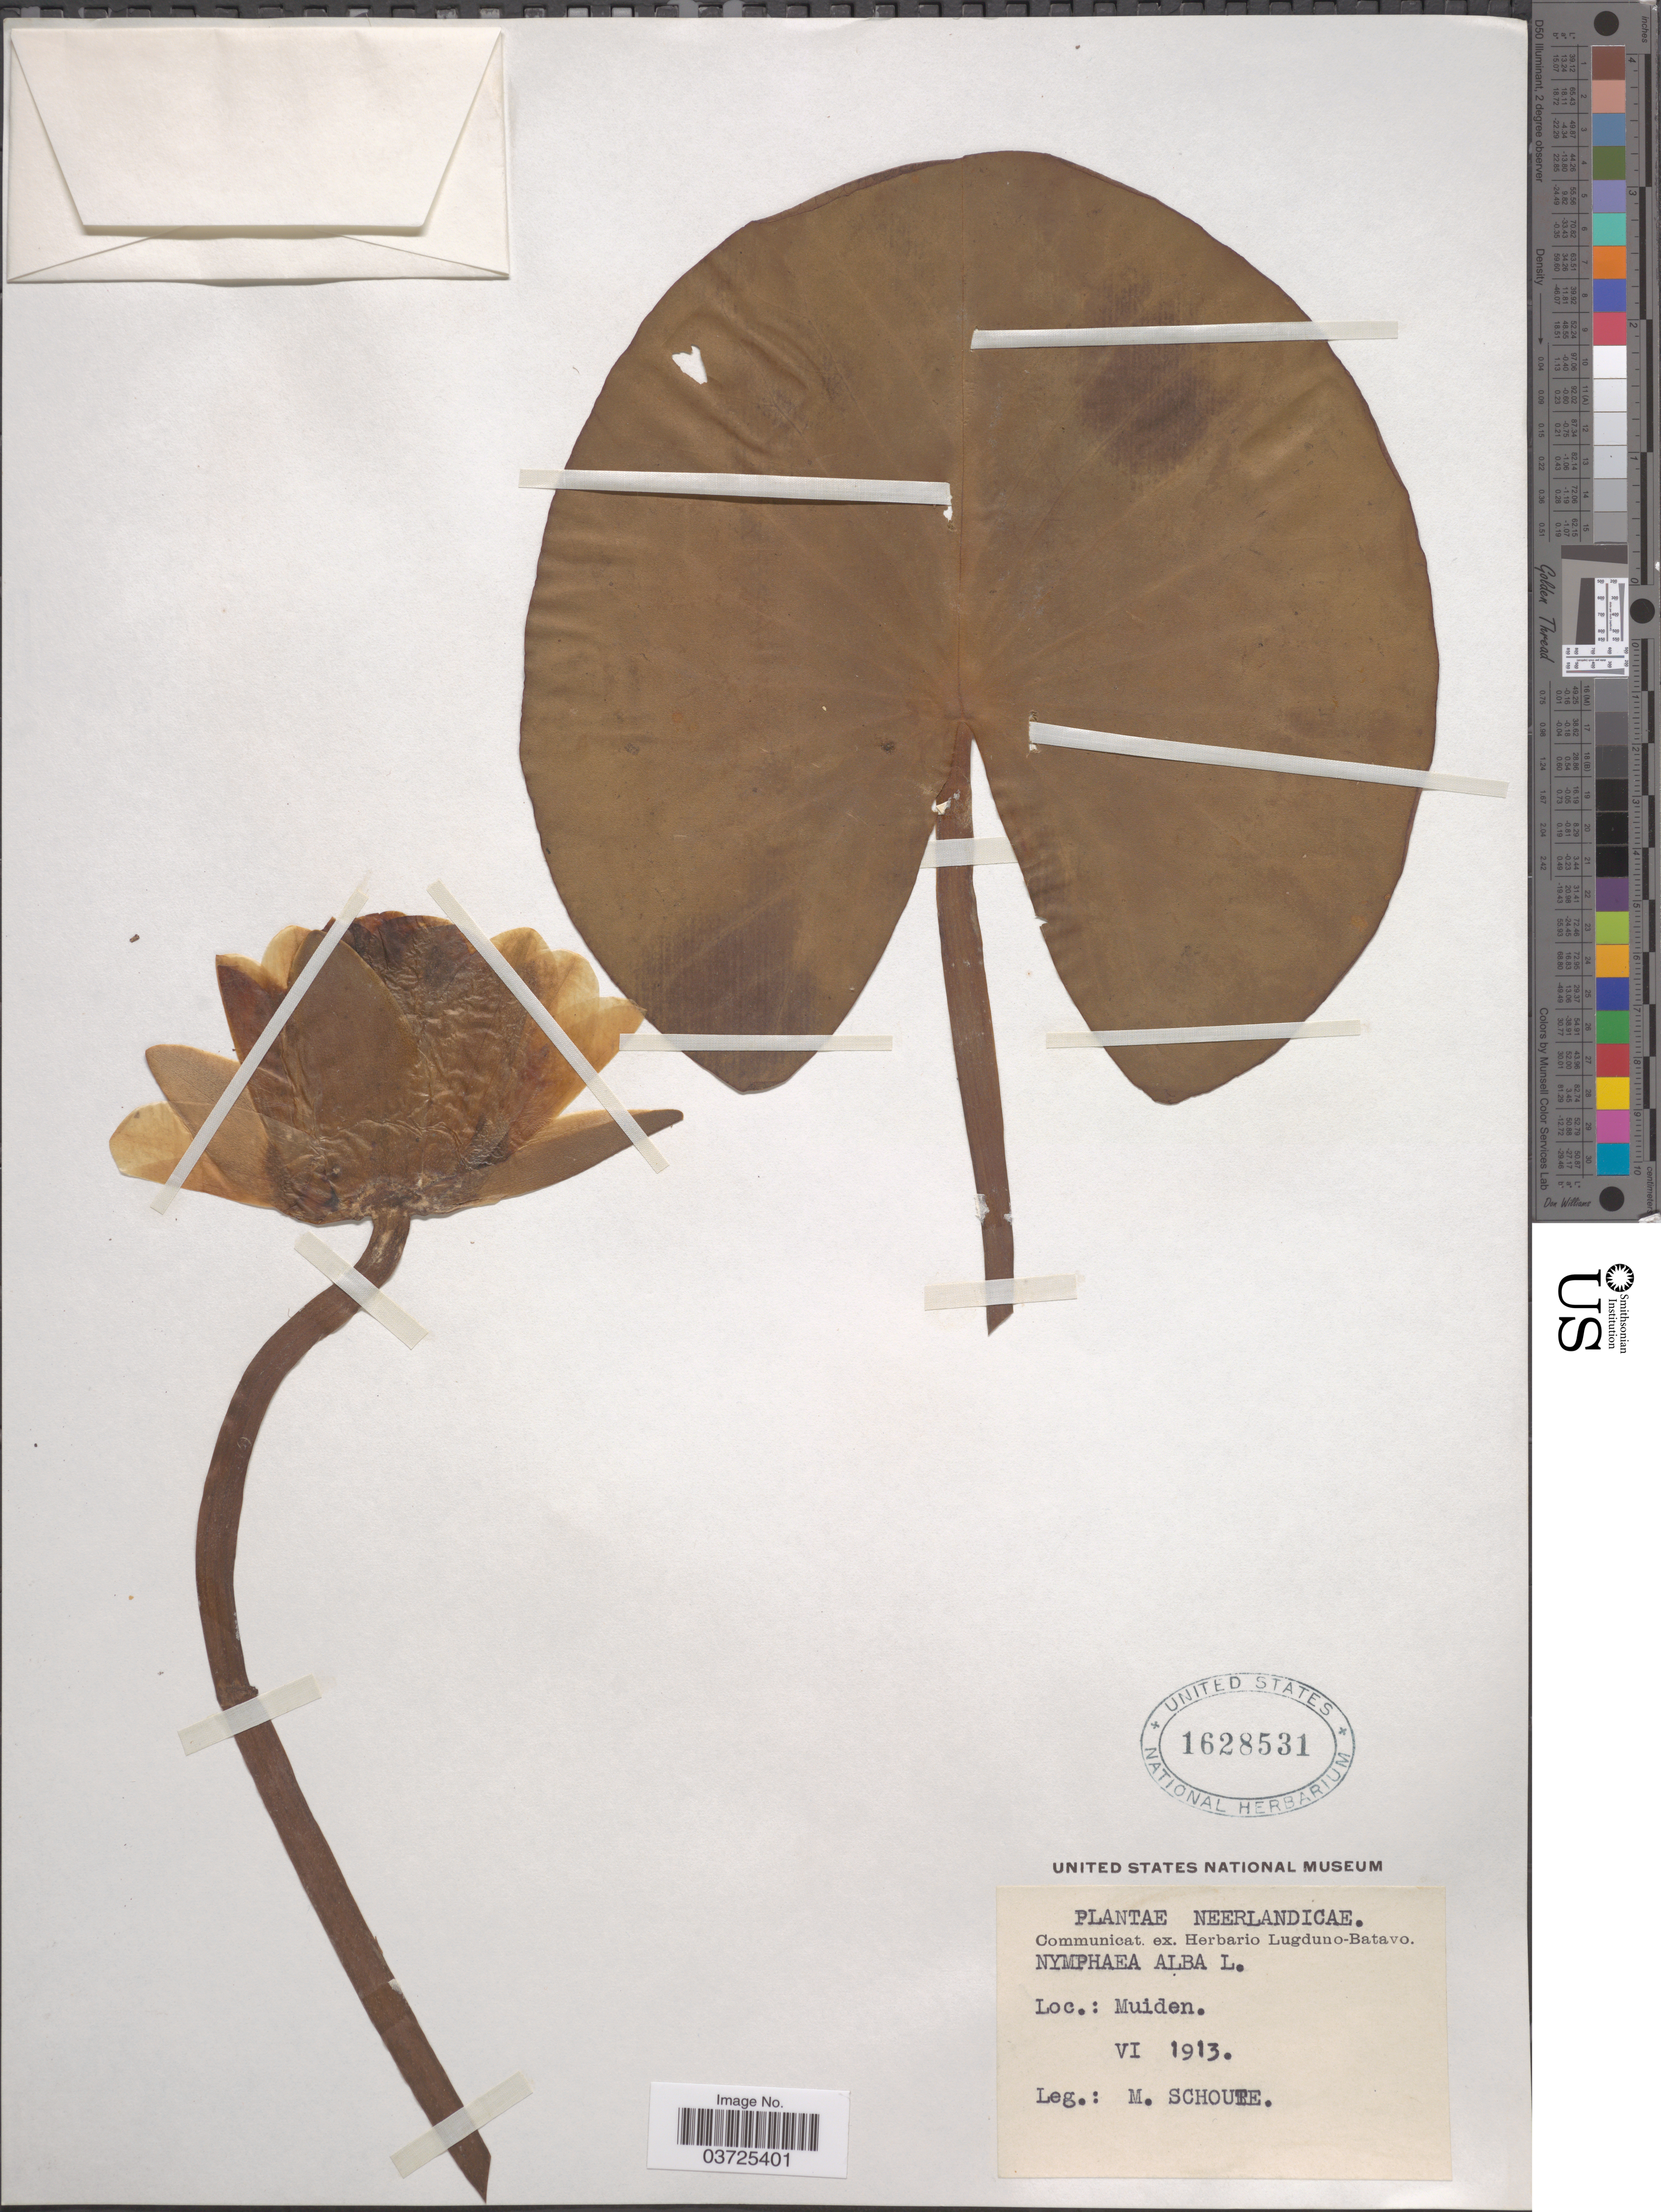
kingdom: Plantae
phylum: Tracheophyta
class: Magnoliopsida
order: Nymphaeales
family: Nymphaeaceae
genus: Nymphaea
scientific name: Nymphaea alba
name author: L.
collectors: M. Schoute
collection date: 1913-06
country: Netherlands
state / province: Noord Holland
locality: Neerlandicae. Muiden.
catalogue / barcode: US 1628531